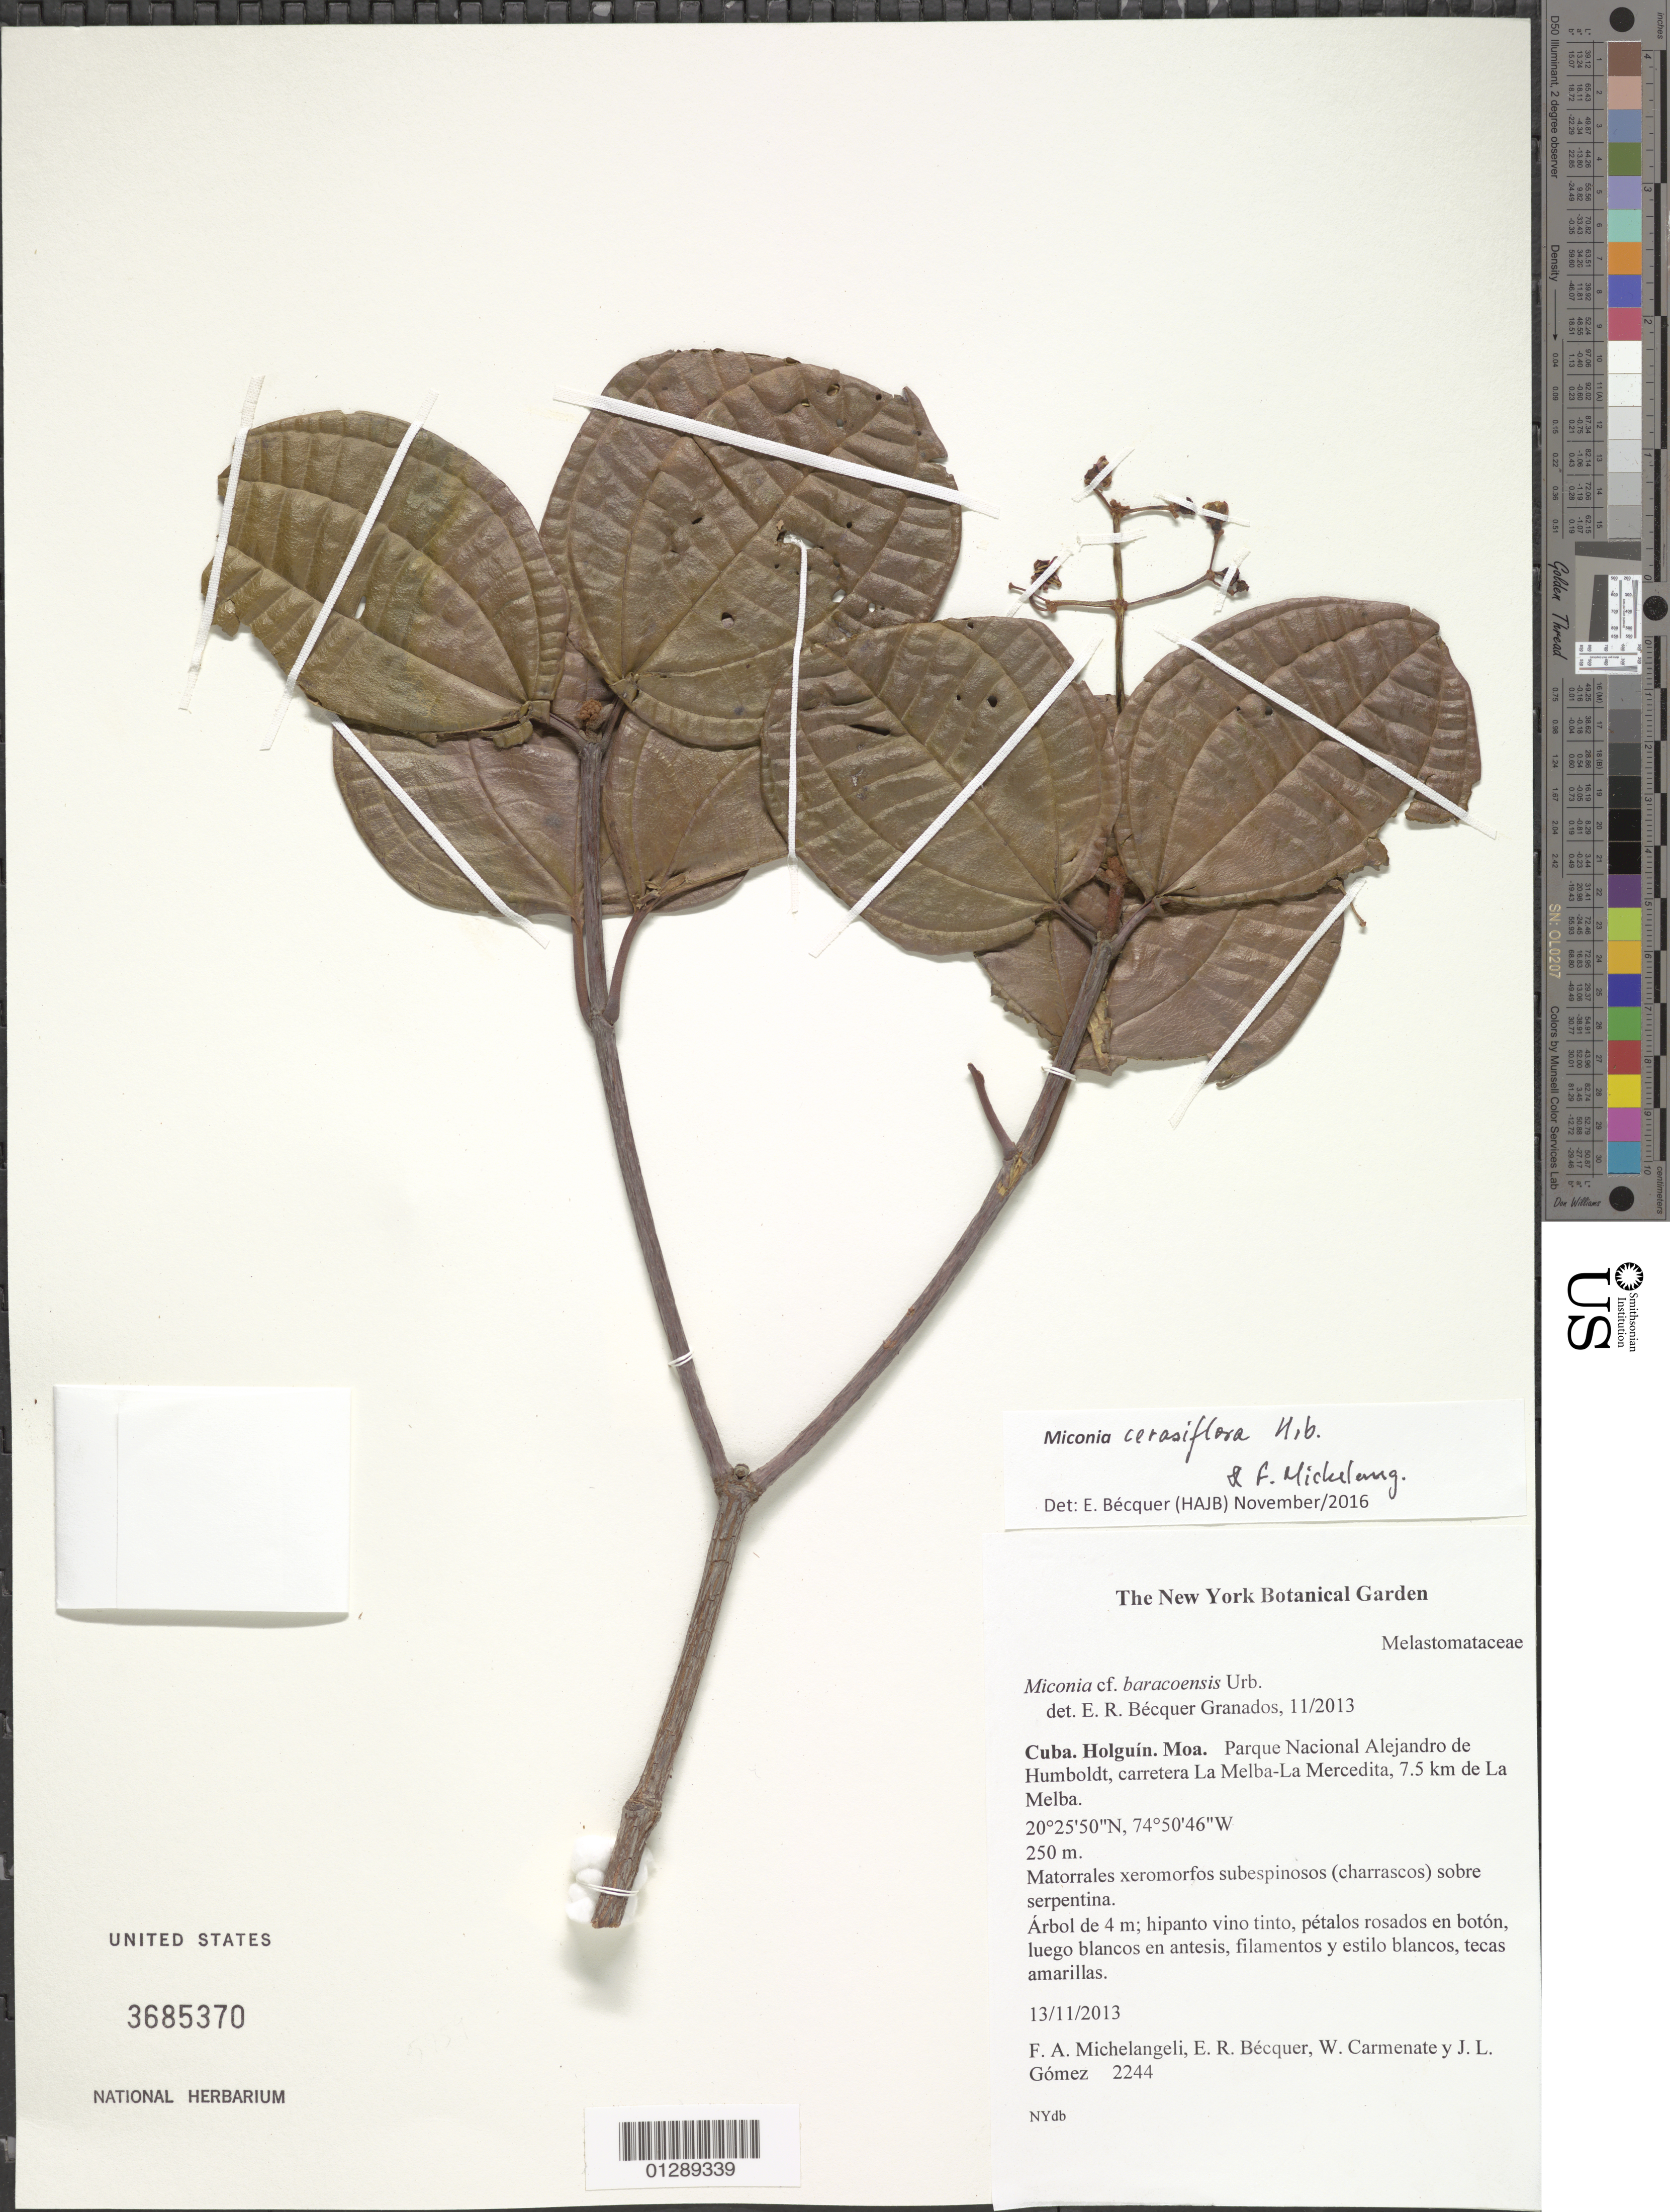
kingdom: Plantae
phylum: Tracheophyta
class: Magnoliopsida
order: Myrtales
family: Melastomataceae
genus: Miconia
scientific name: Miconia cerasiflora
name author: Urb.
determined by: Bécquer Granados, E. R., (HAJB)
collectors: F. A. Michelangeli, E. R. Bécquer Granados, W. Carmenate & J. Gomez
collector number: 2244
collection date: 2013-11-13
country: Cuba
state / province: Holguin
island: Cuba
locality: Moa. Parque Nacional Alejandro de Humboldt, carretera La Melba-La Mercedita, 7.5 km de La Melba.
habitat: Matorrales xeromorfos subespinosos (charrascos) sobre serpentina.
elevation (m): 250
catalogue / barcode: US 3685370